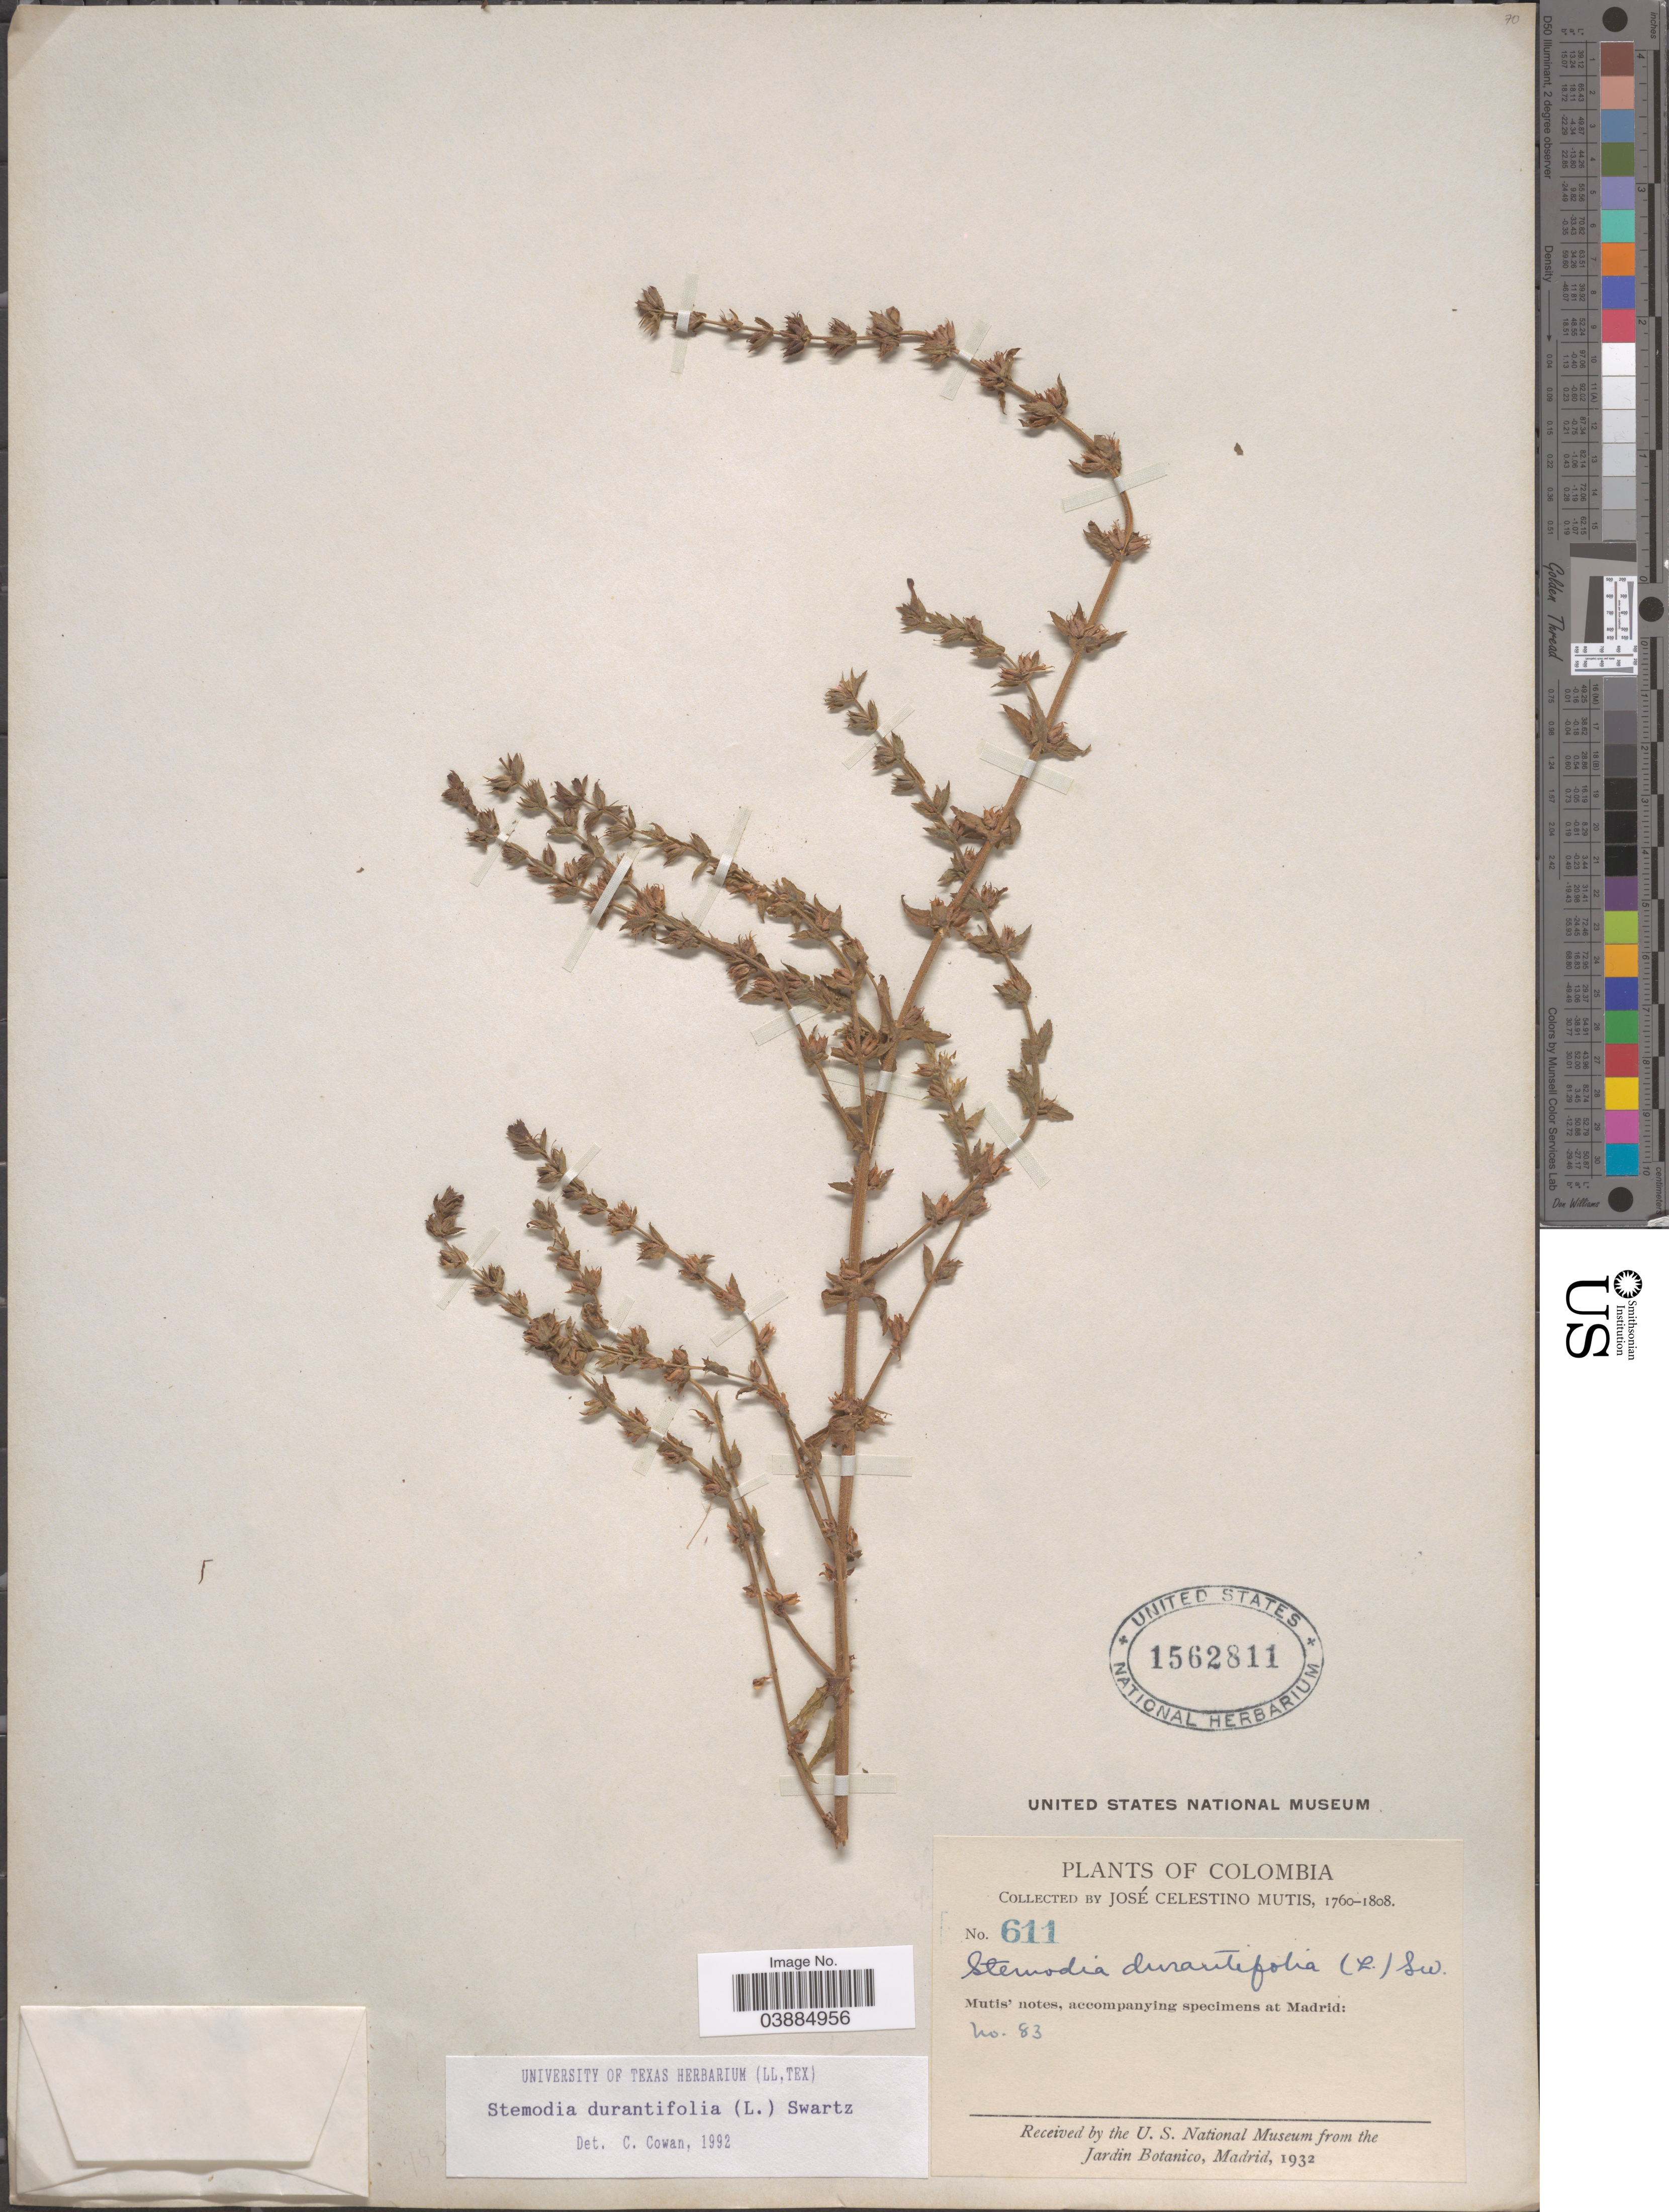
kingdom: Plantae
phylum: Tracheophyta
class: Magnoliopsida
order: Lamiales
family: Plantaginaceae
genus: Stemodia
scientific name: Stemodia durantifolia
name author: (L.) Sw.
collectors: J. C. B. Mutis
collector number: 611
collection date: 1760/1808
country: Colombia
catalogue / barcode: US 1562811